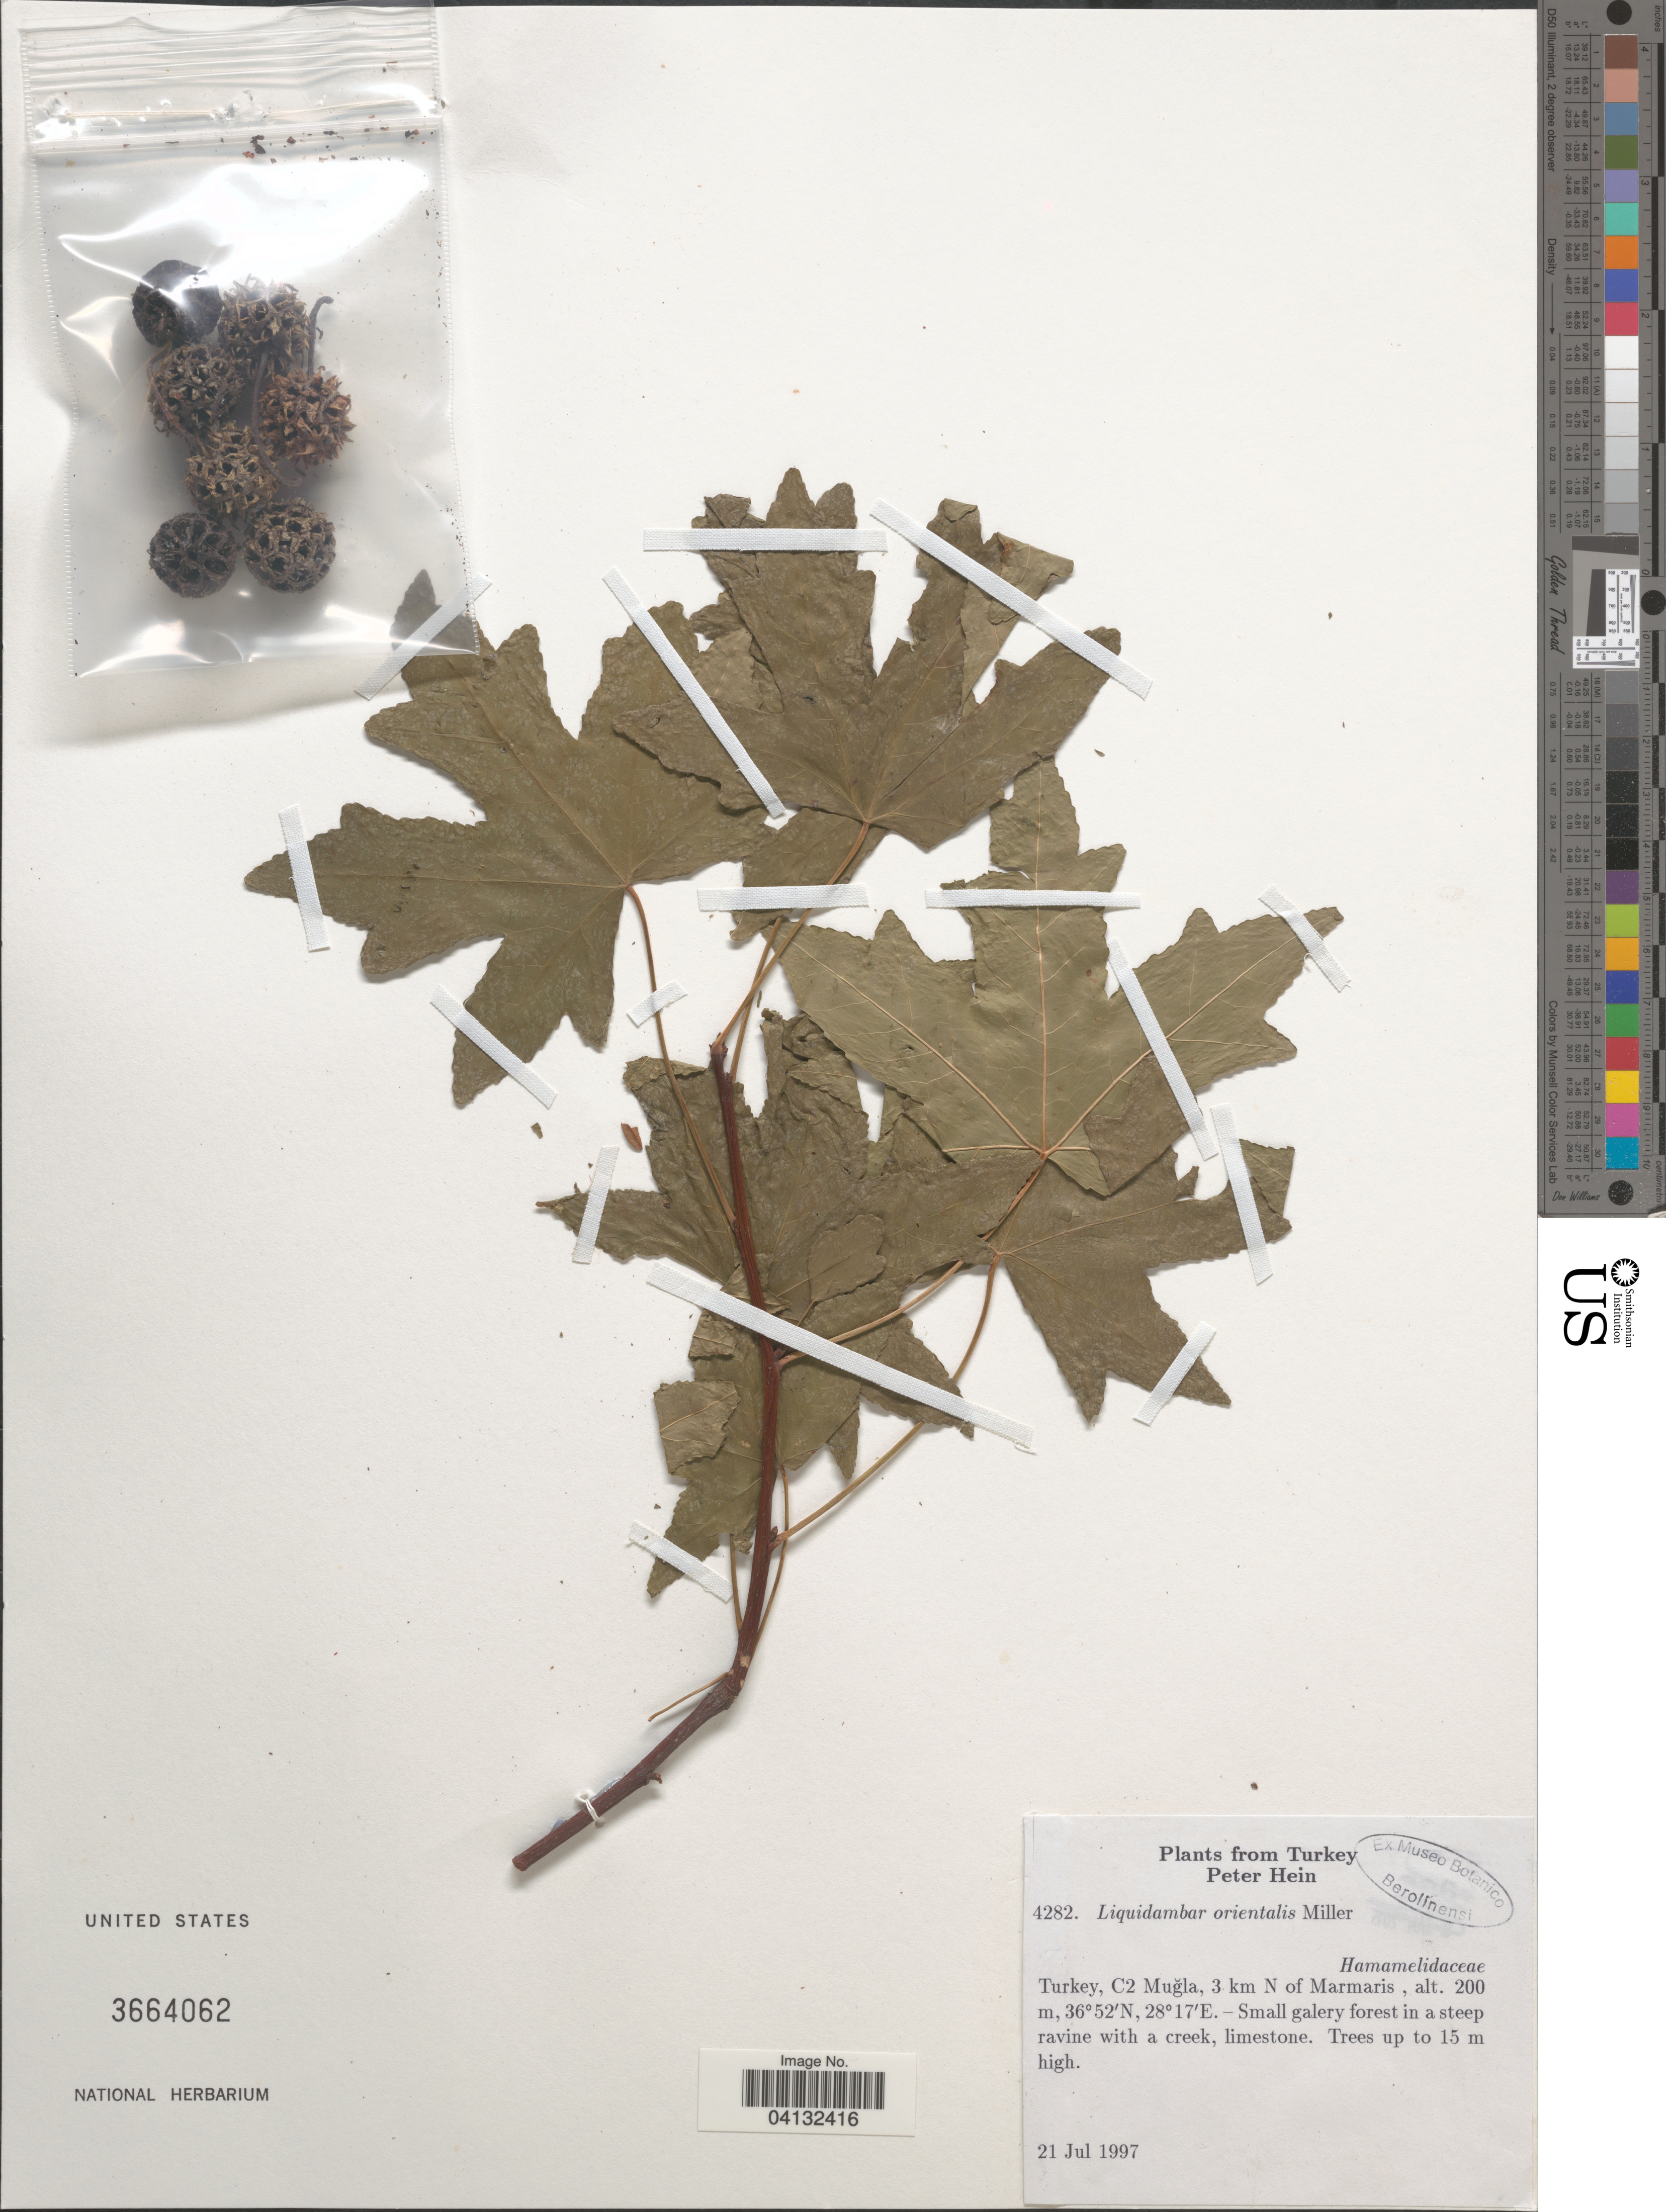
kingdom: Plantae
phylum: Tracheophyta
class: Magnoliopsida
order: Saxifragales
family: Altingiaceae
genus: Liquidambar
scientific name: Liquidambar orientalis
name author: Mill.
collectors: P. Hein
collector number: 4282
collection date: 1997-07-21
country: Turkey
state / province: Mugla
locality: C2, 3 km N of Marmaris.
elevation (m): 200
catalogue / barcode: US 3664062